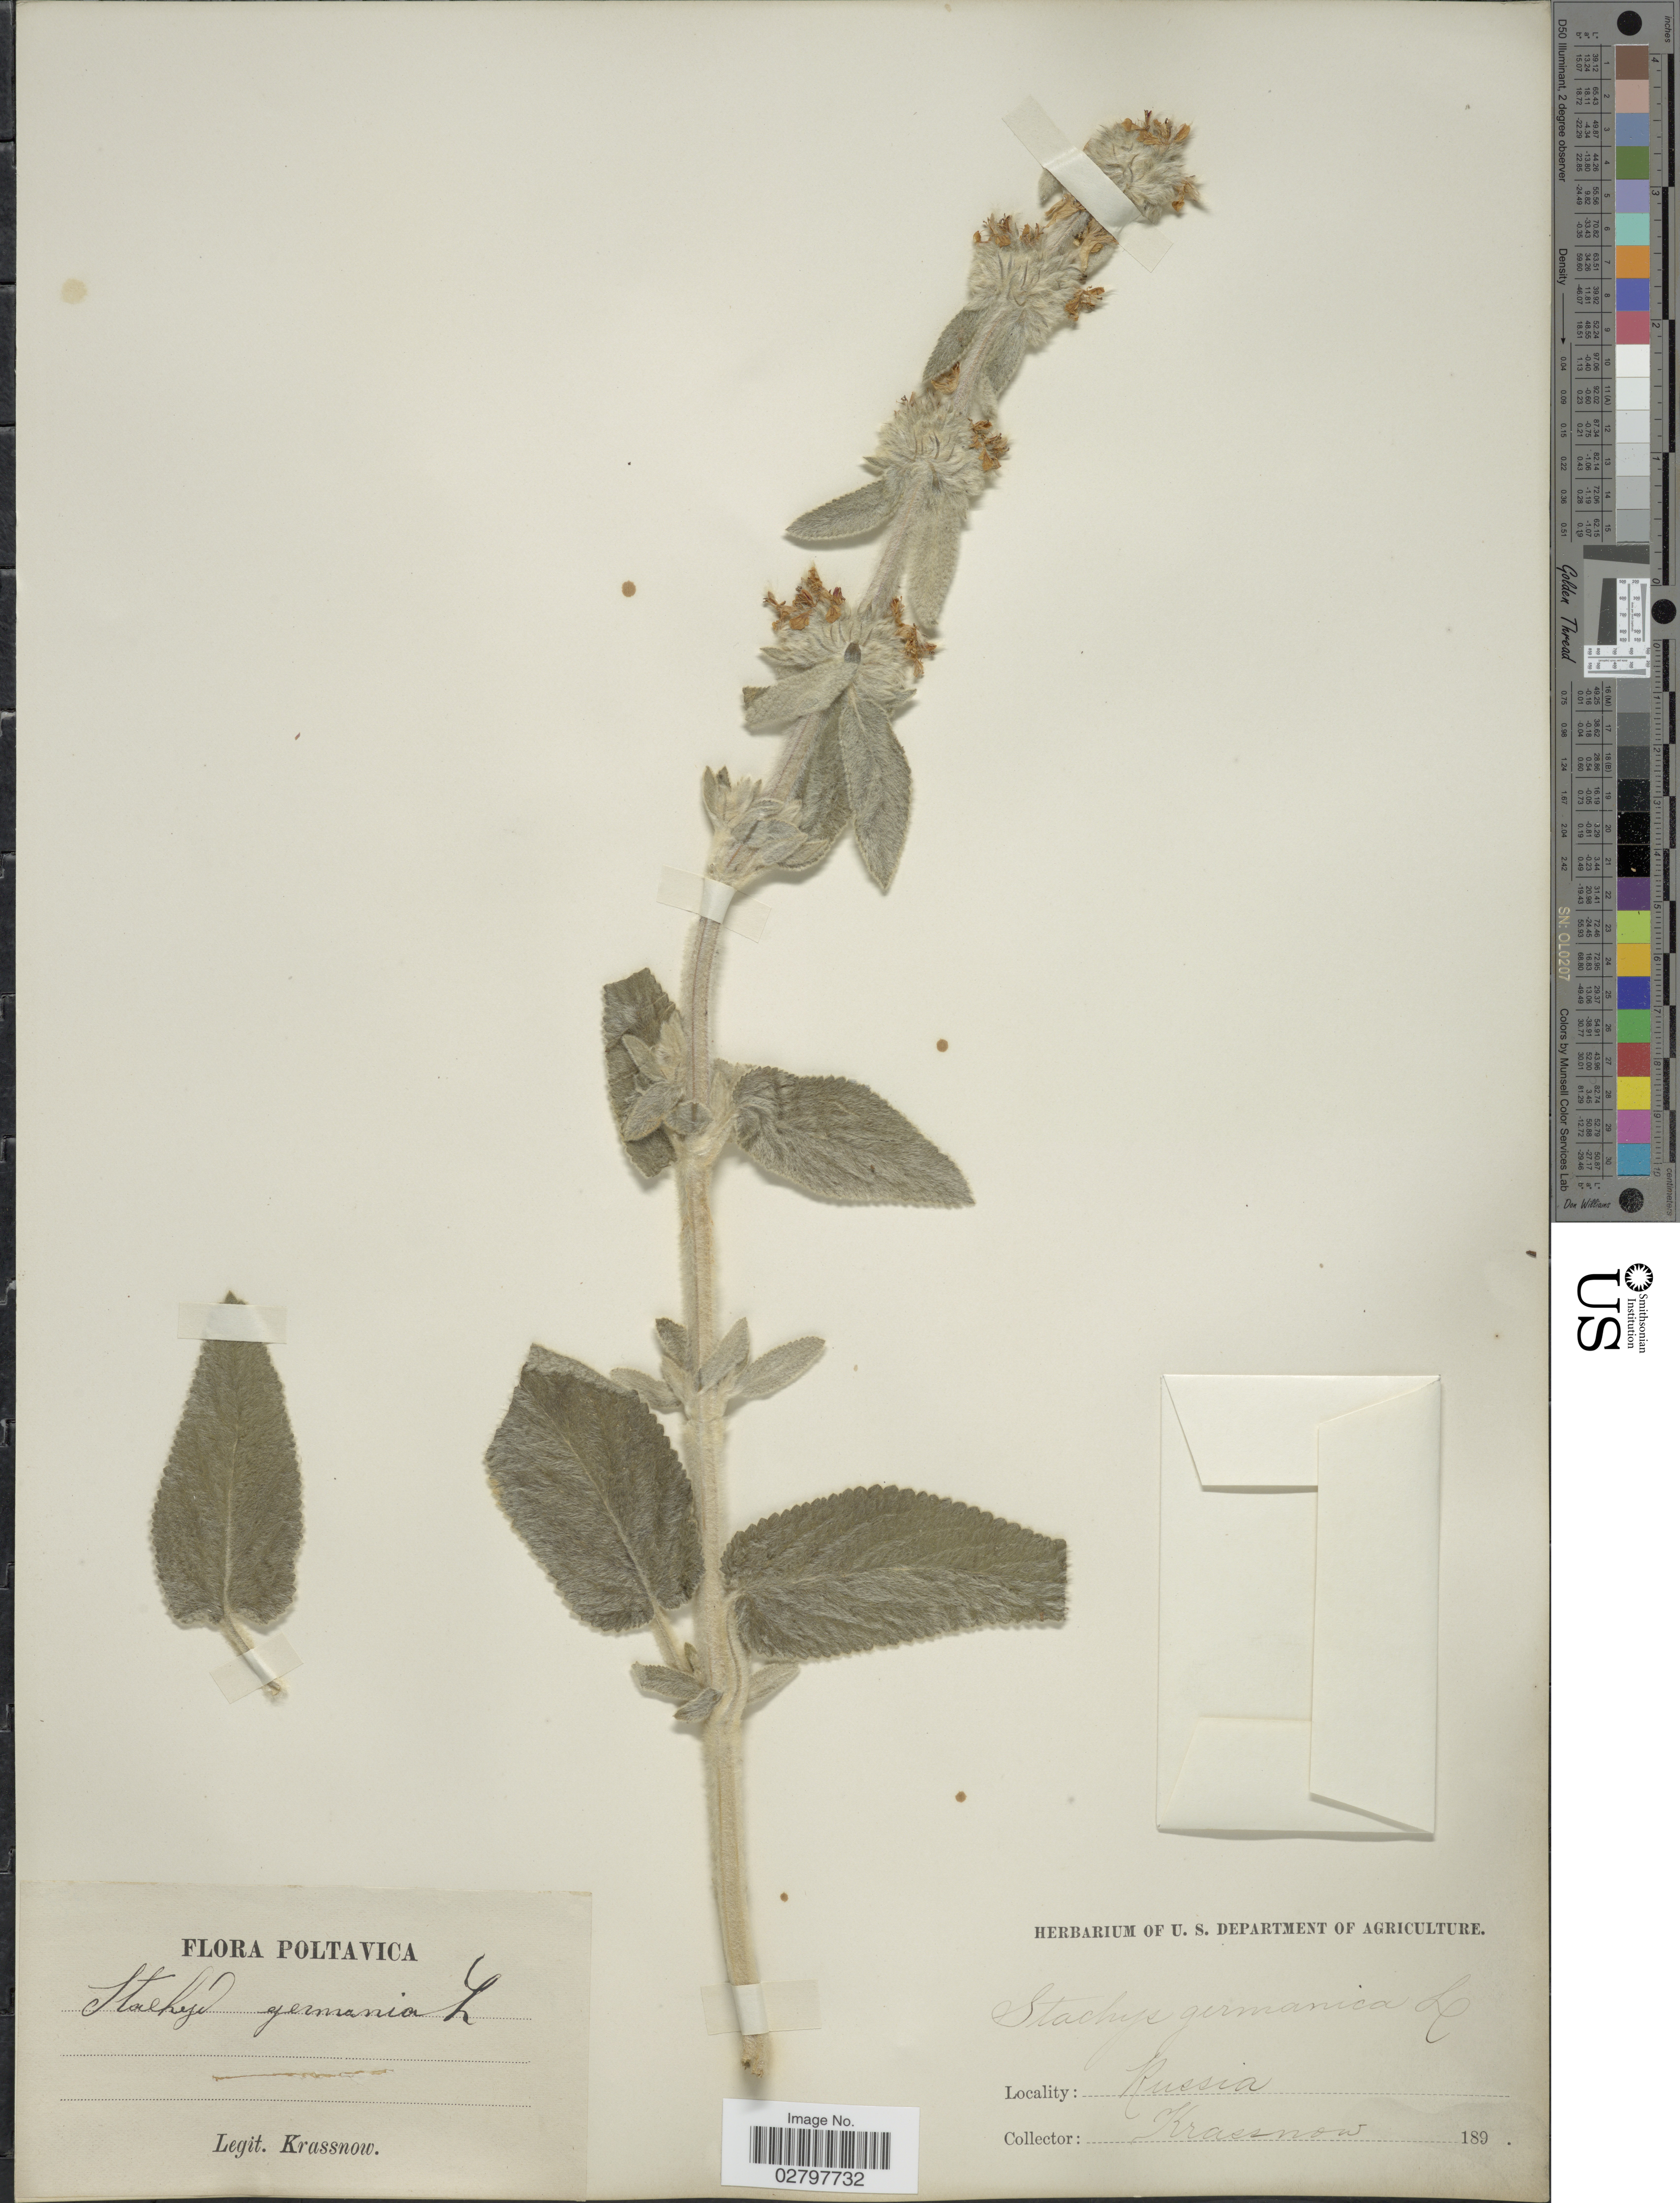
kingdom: Plantae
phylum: Tracheophyta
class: Magnoliopsida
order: Lamiales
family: Lamiaceae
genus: Stachys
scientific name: Stachys germanica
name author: L.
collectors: -. Krassnow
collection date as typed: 189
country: Ukraine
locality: Poltavica